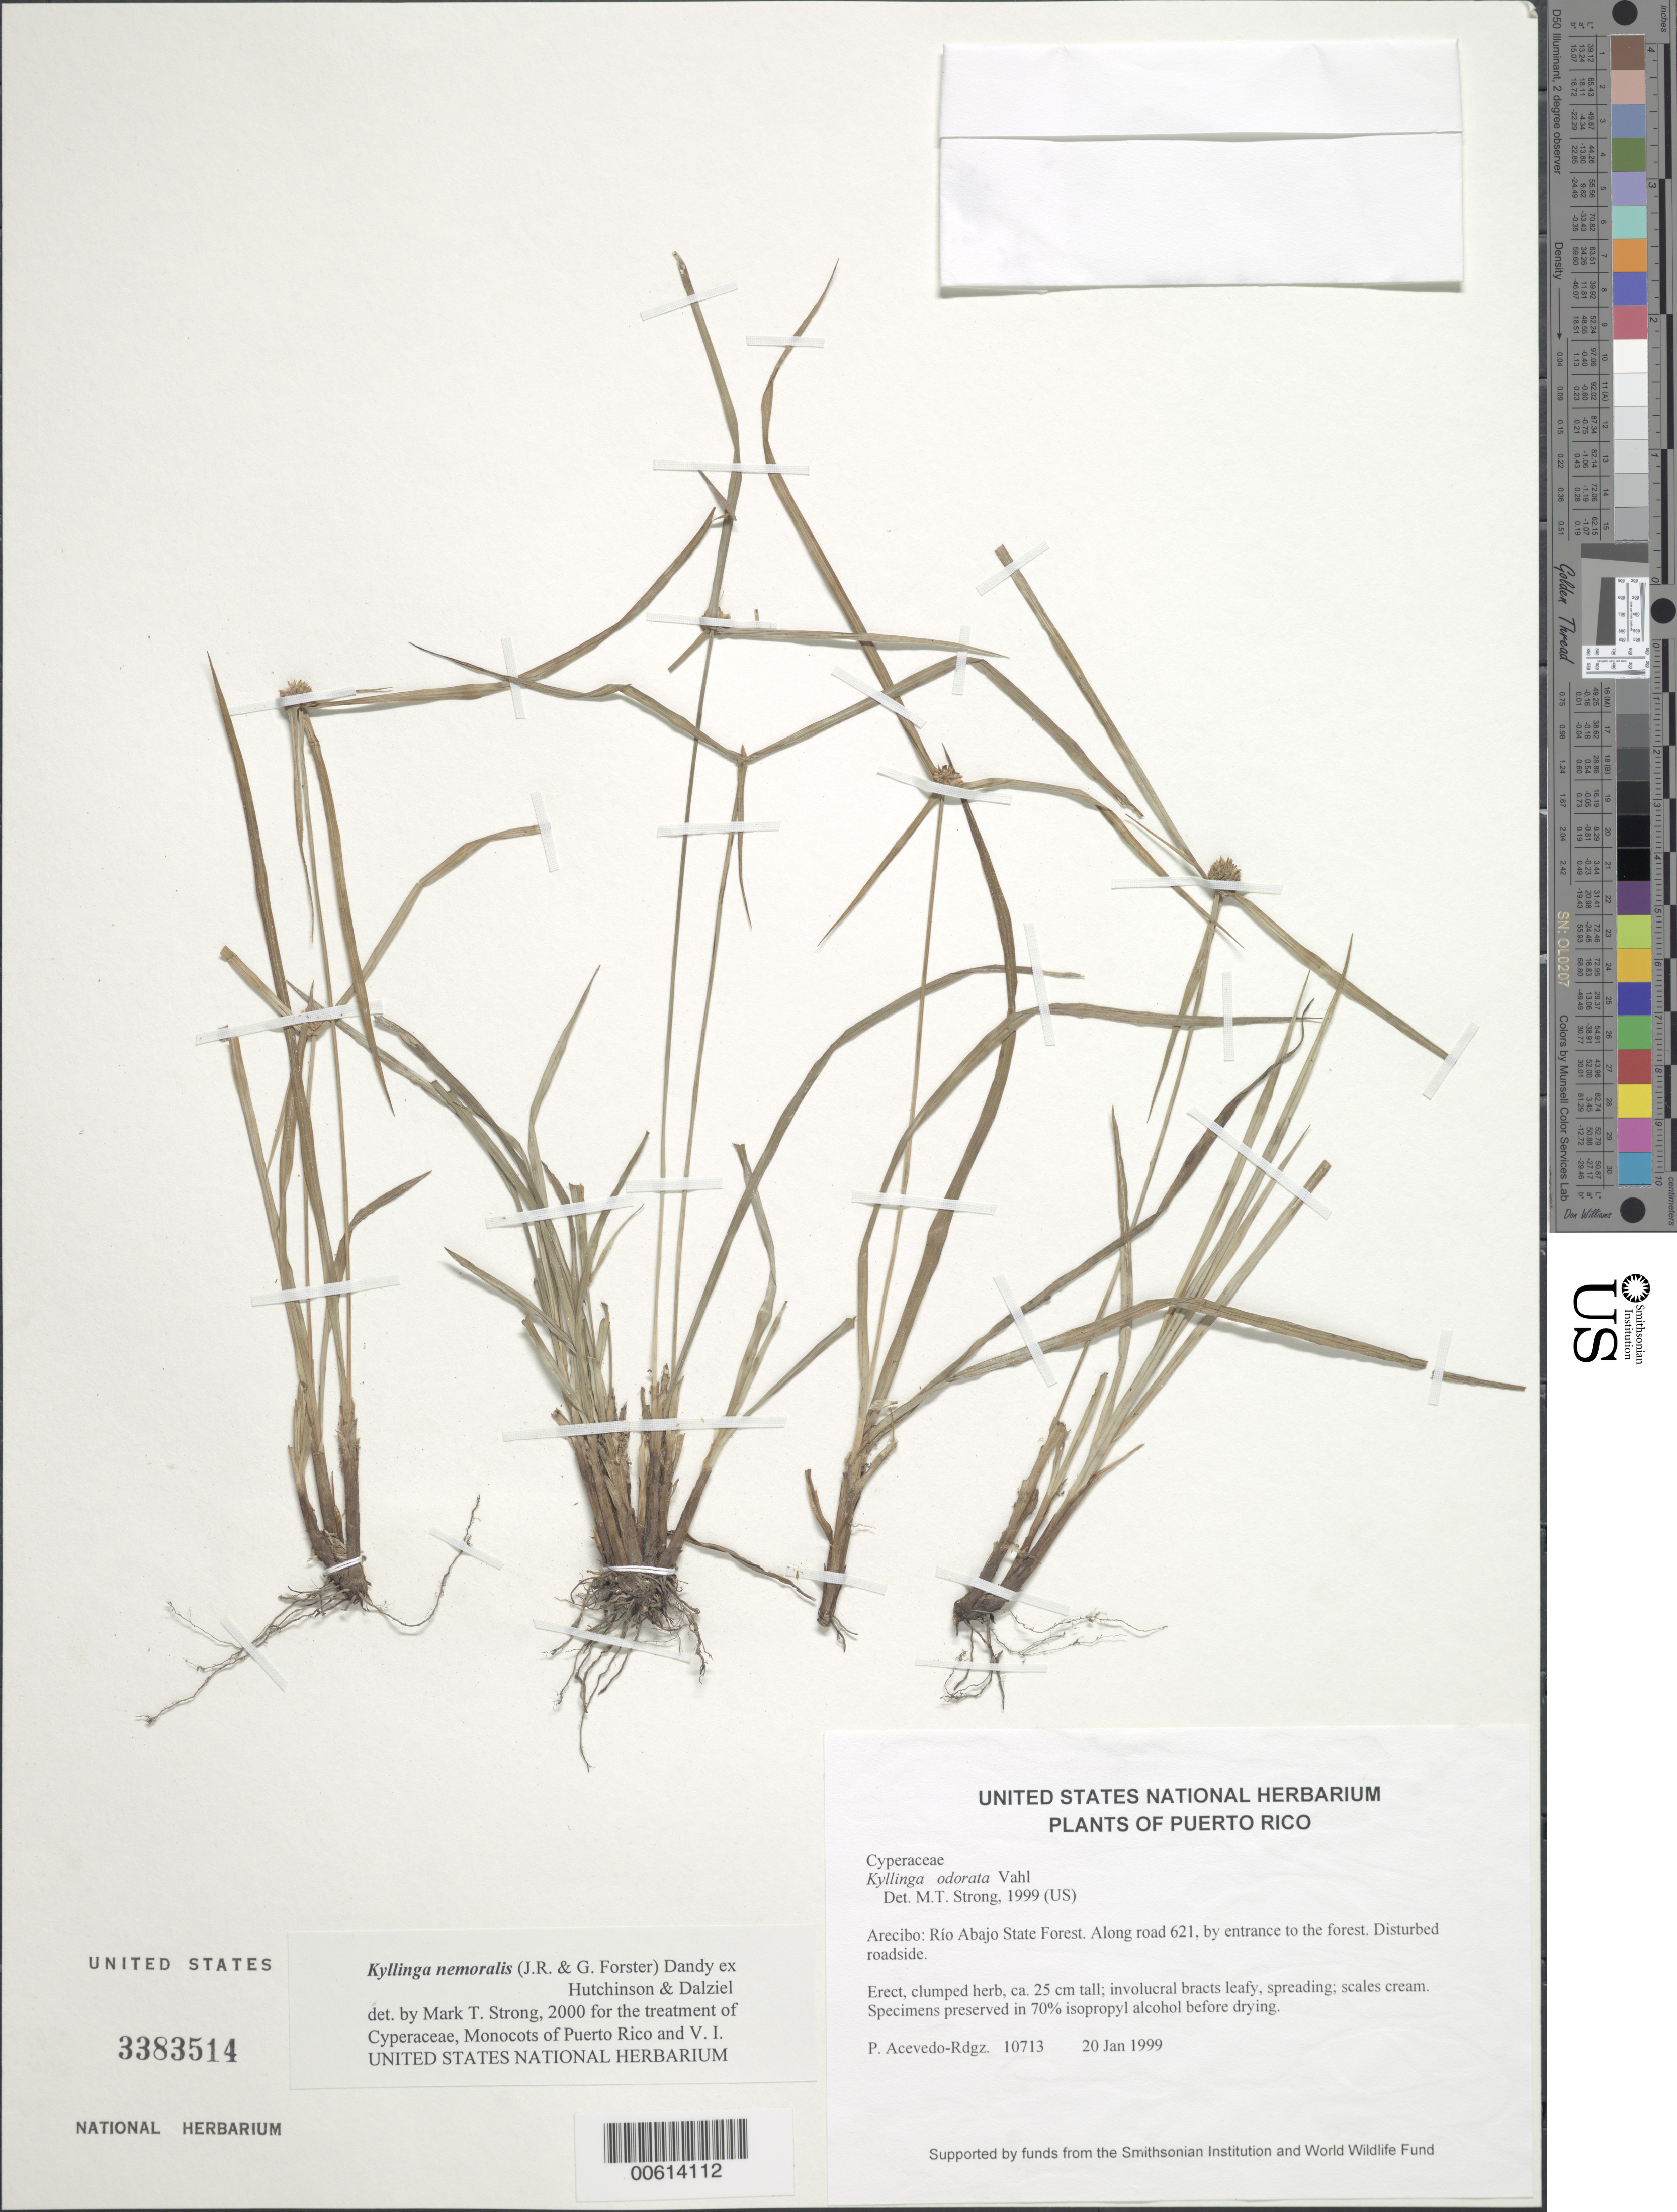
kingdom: Plantae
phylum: Tracheophyta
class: Liliopsida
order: Poales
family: Cyperaceae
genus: Cyperus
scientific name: Cyperus mindorensis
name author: (Steud.) Huygh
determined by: Strong, M. T., (US), Smithsonian Institution - National Museum of Natural History (UNITED STATES)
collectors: P. Acevedo-Rodr.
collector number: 10713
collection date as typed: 20 Jan 1999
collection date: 1999-01-20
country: Puerto Rico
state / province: Arecibo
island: Puerto Rico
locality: Arecibo; Río Abajo State Forest. Along road 621, by entrance to the forest.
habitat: Disturbed roadside.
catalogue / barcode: US 3383514